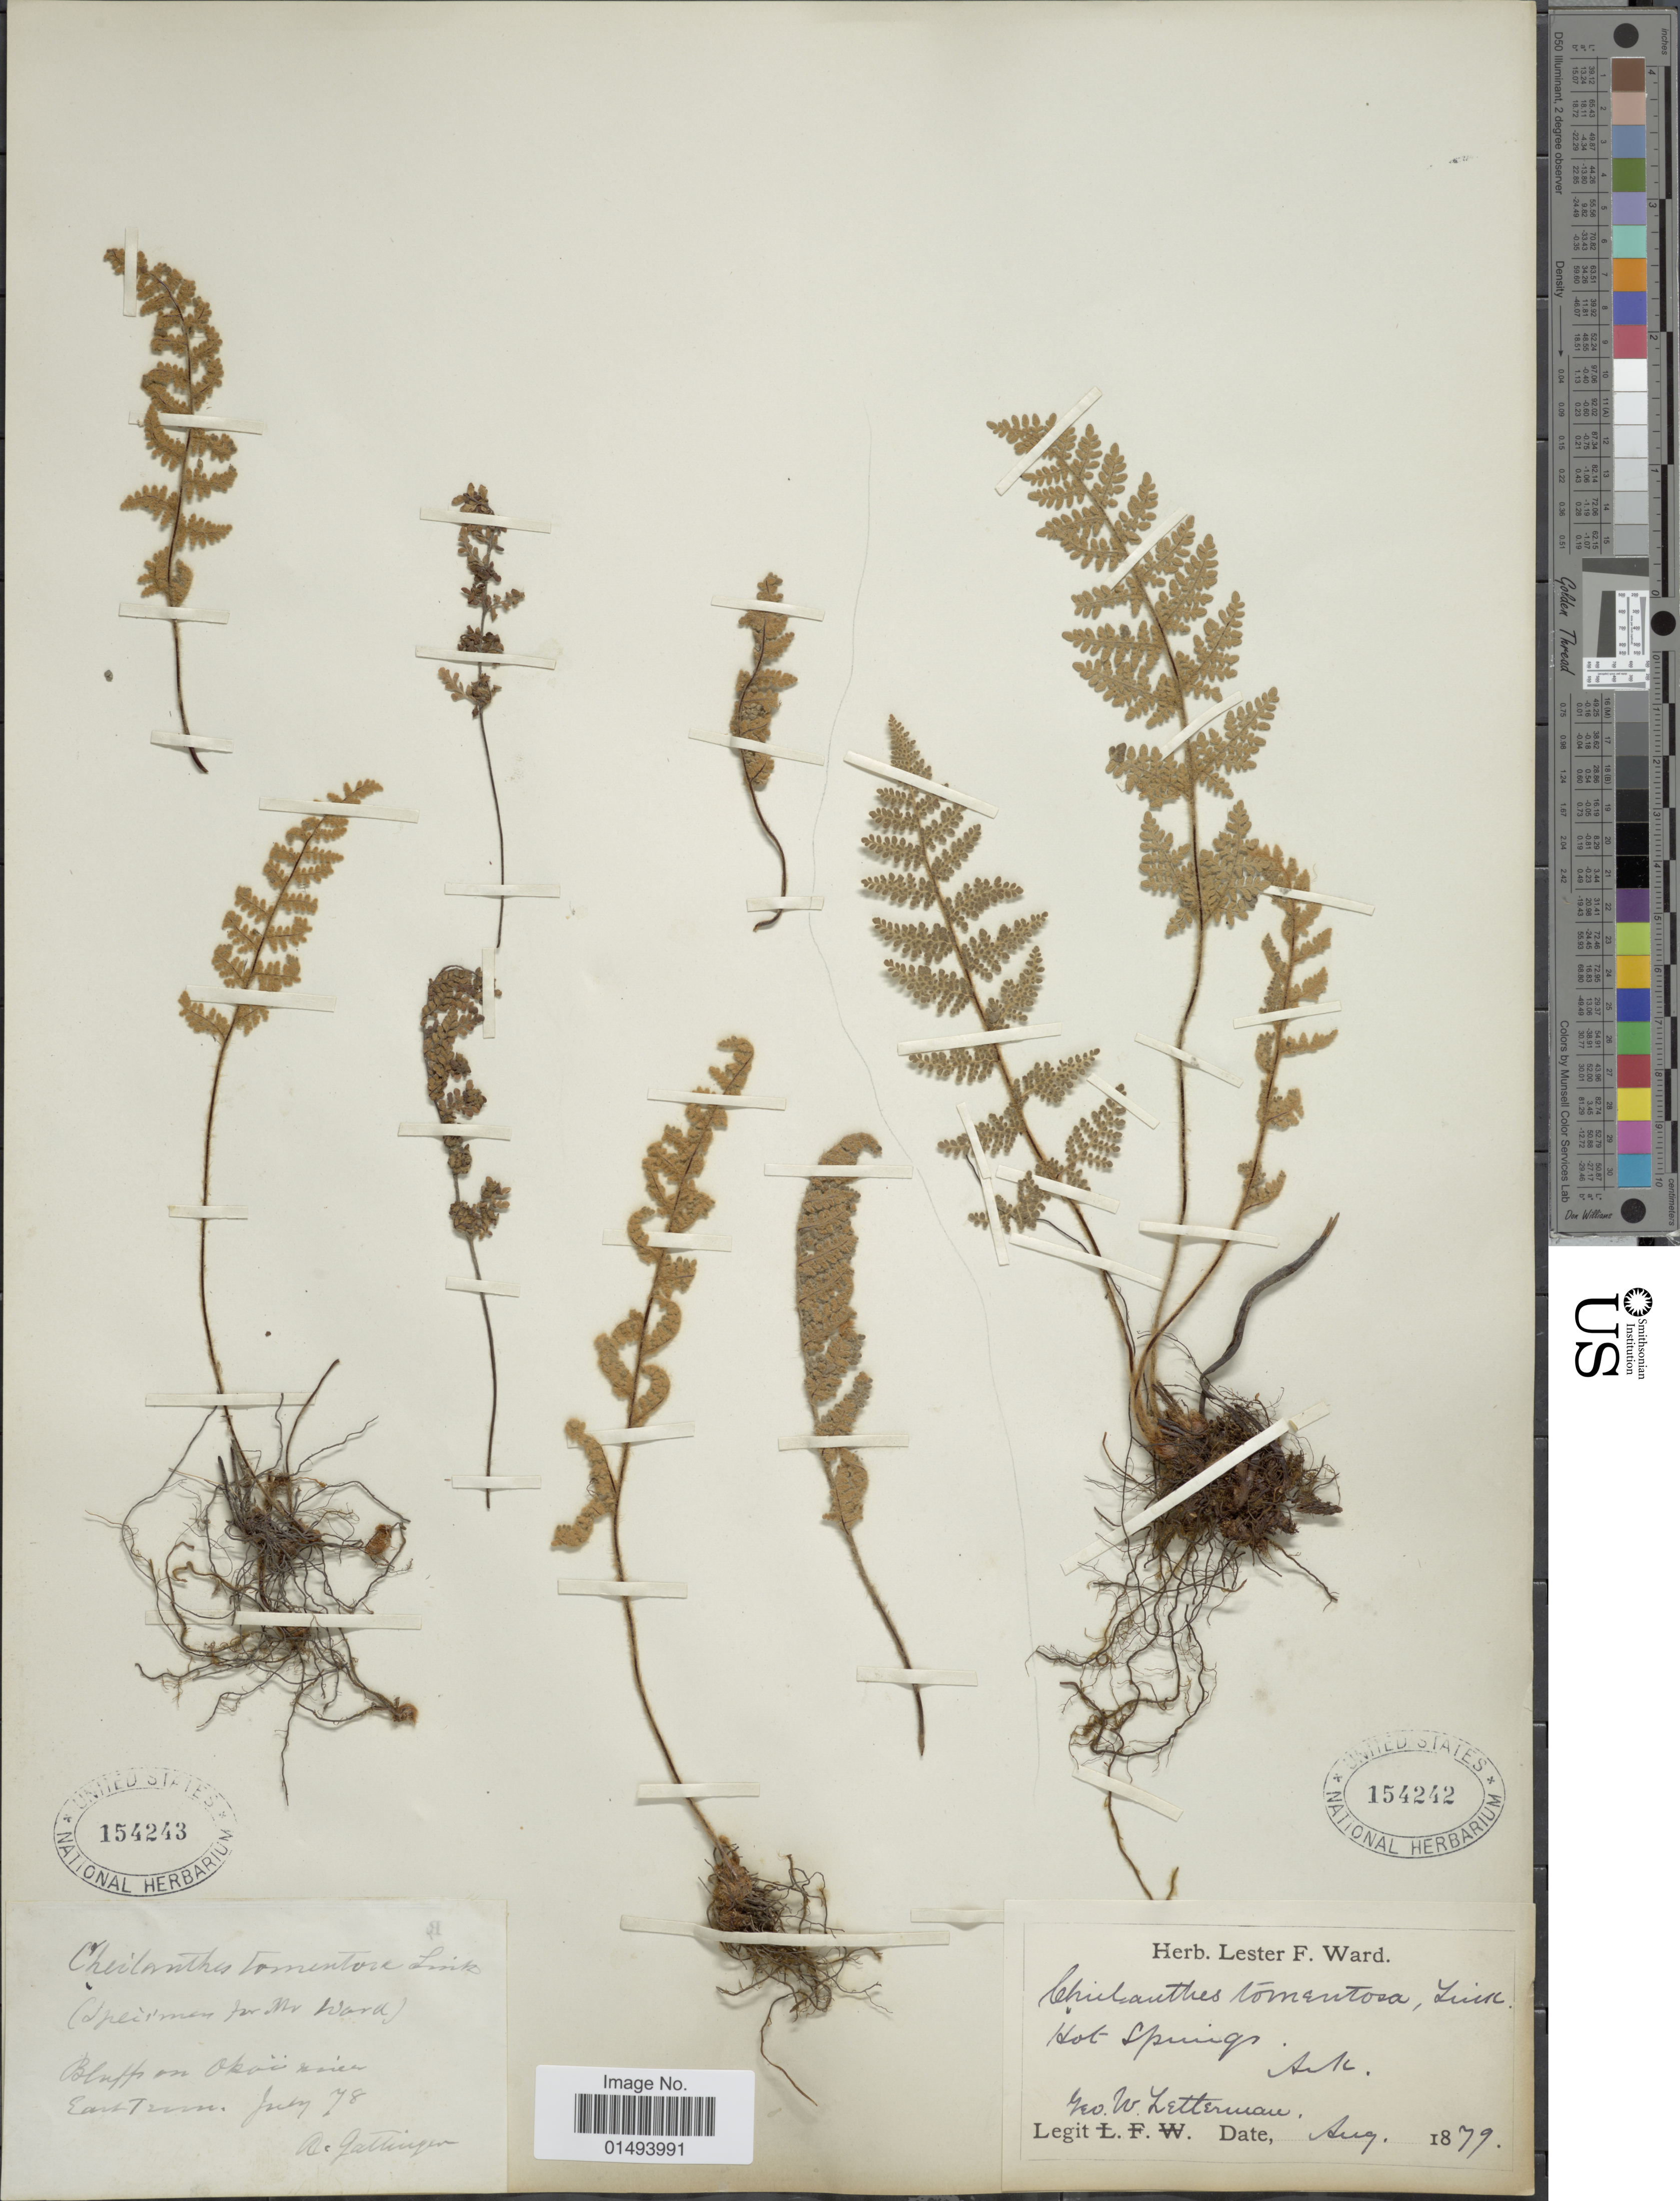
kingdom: Plantae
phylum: Tracheophyta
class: Polypodiopsida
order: Polypodiales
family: Pteridaceae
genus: Myriopteris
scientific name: Myriopteris tomentosa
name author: (Link) Fée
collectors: G. W. Letterman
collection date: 1879-08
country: United States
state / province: Arkansas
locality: Hot Springs, bluffs in Okai river, East Turn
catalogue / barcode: US 154242-2